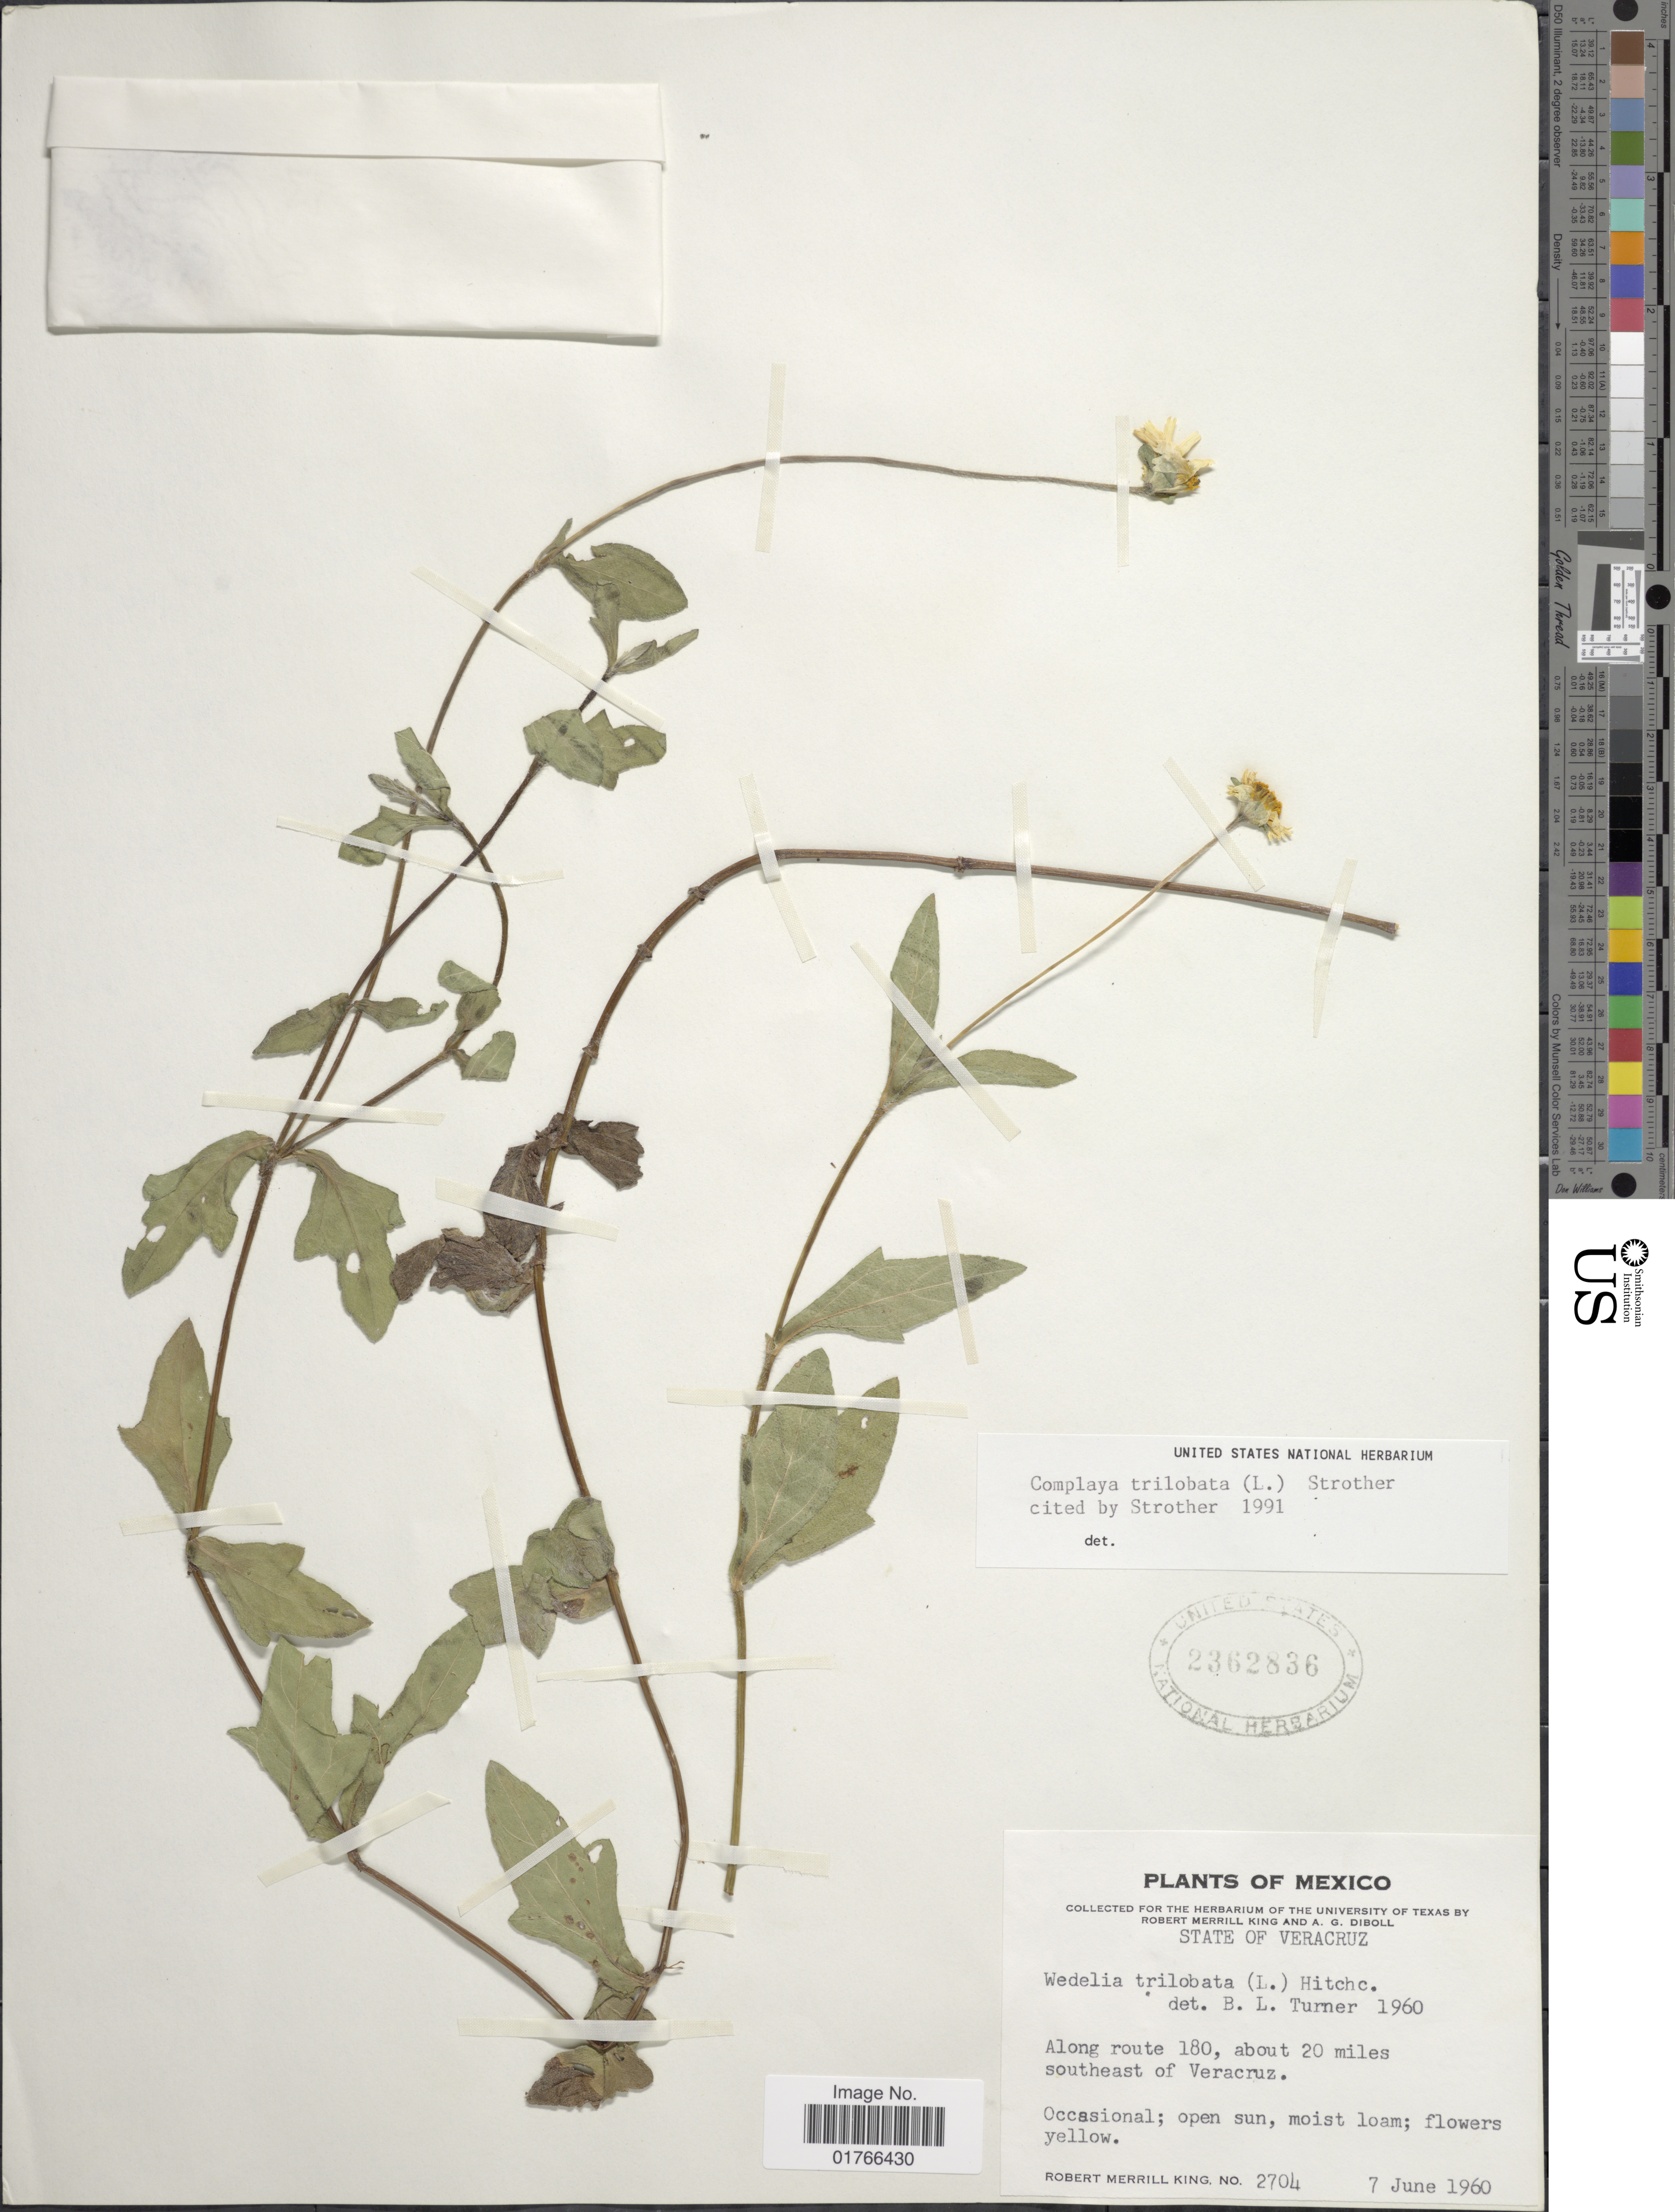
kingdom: Plantae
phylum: Tracheophyta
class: Magnoliopsida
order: Asterales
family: Asteraceae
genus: Sphagneticola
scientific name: Sphagneticola trilobata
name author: (L.) Pruski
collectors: R. M. King & A. Diboll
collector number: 2704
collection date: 1960-06-07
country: Mexico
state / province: Veracruz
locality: State of Veracruz, along route 180, about 20 miles southeast of Veracruz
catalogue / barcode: US 2362836